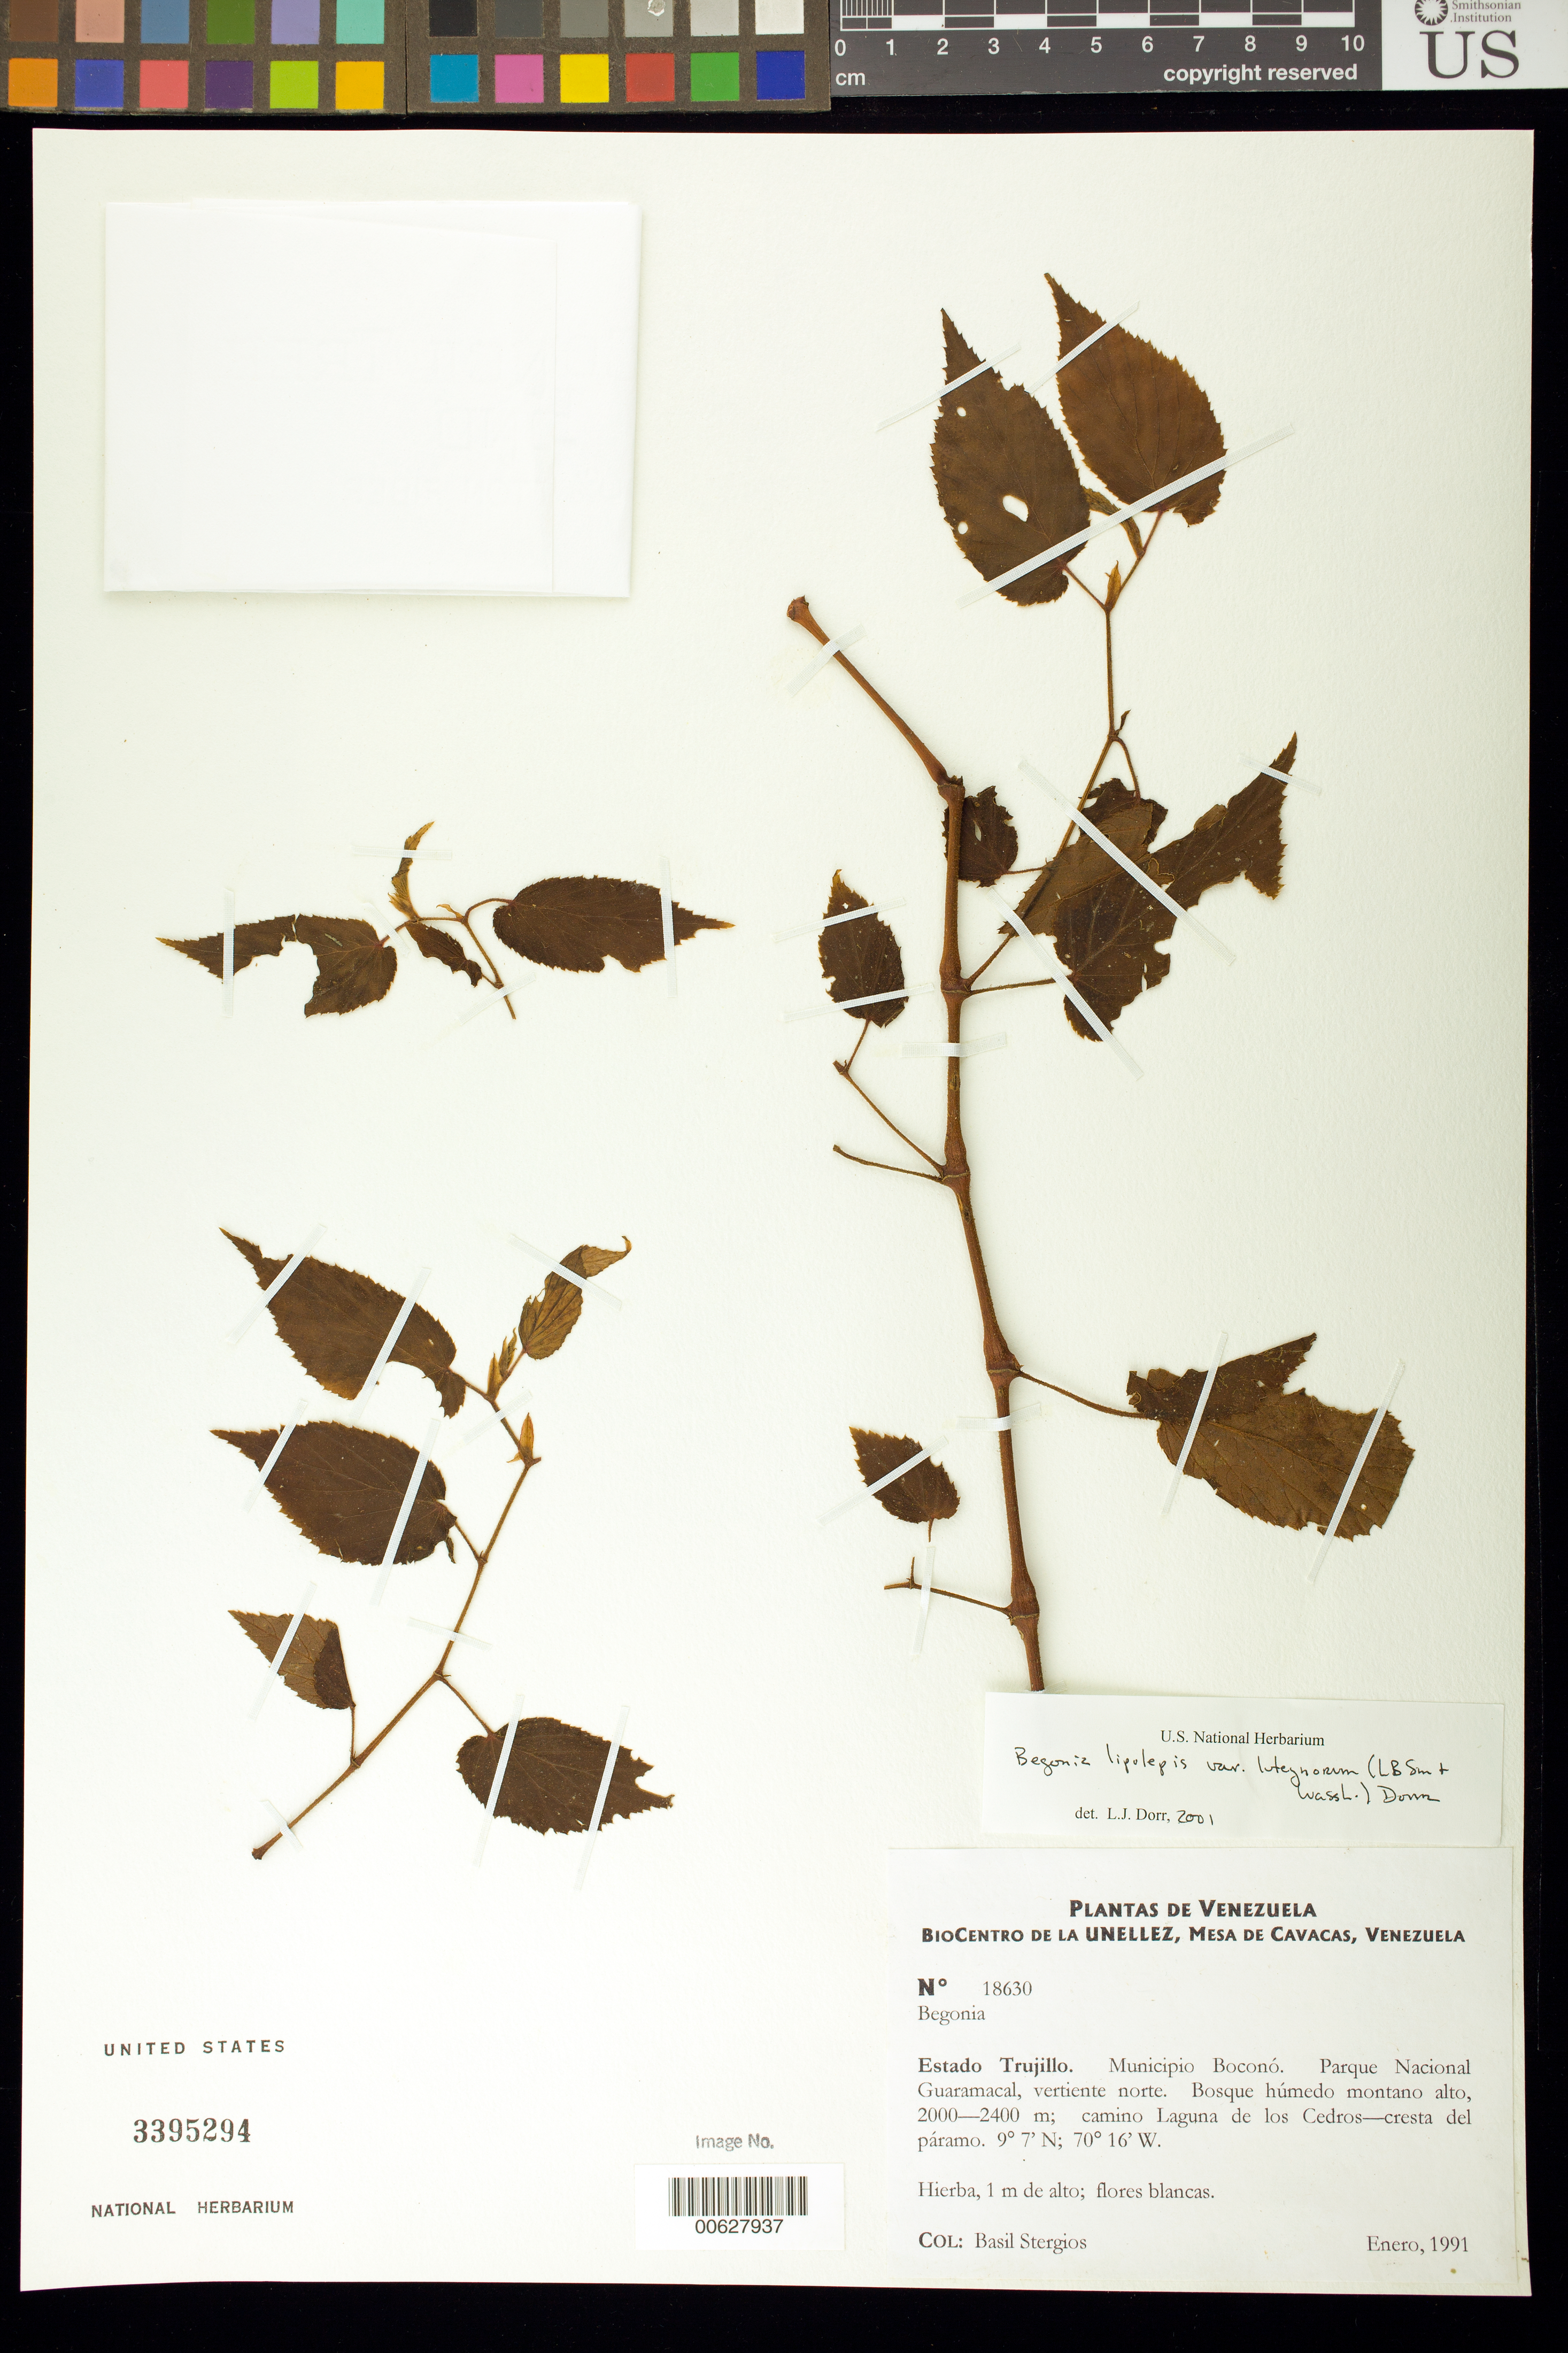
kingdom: Plantae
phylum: Tracheophyta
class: Magnoliopsida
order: Cucurbitales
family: Begoniaceae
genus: Begonia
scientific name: Begonia luteyniorum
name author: (L.B. Sm. & Wassh.) Jara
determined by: Dorr, L. J., (BOT), Smithsonian Institution - National Museum of Natural History (UNITED STATES)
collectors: B. G. Stergios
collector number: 18630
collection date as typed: Jan 1991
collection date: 1991-01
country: Venezuela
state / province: Trujillo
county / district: Boconó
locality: Parque Nacional Guaramacal, vertiente N, camino laguna de los Cedros-cresta del páramo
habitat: Bosque húmedo montano alto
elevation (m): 2000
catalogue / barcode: US 3395294